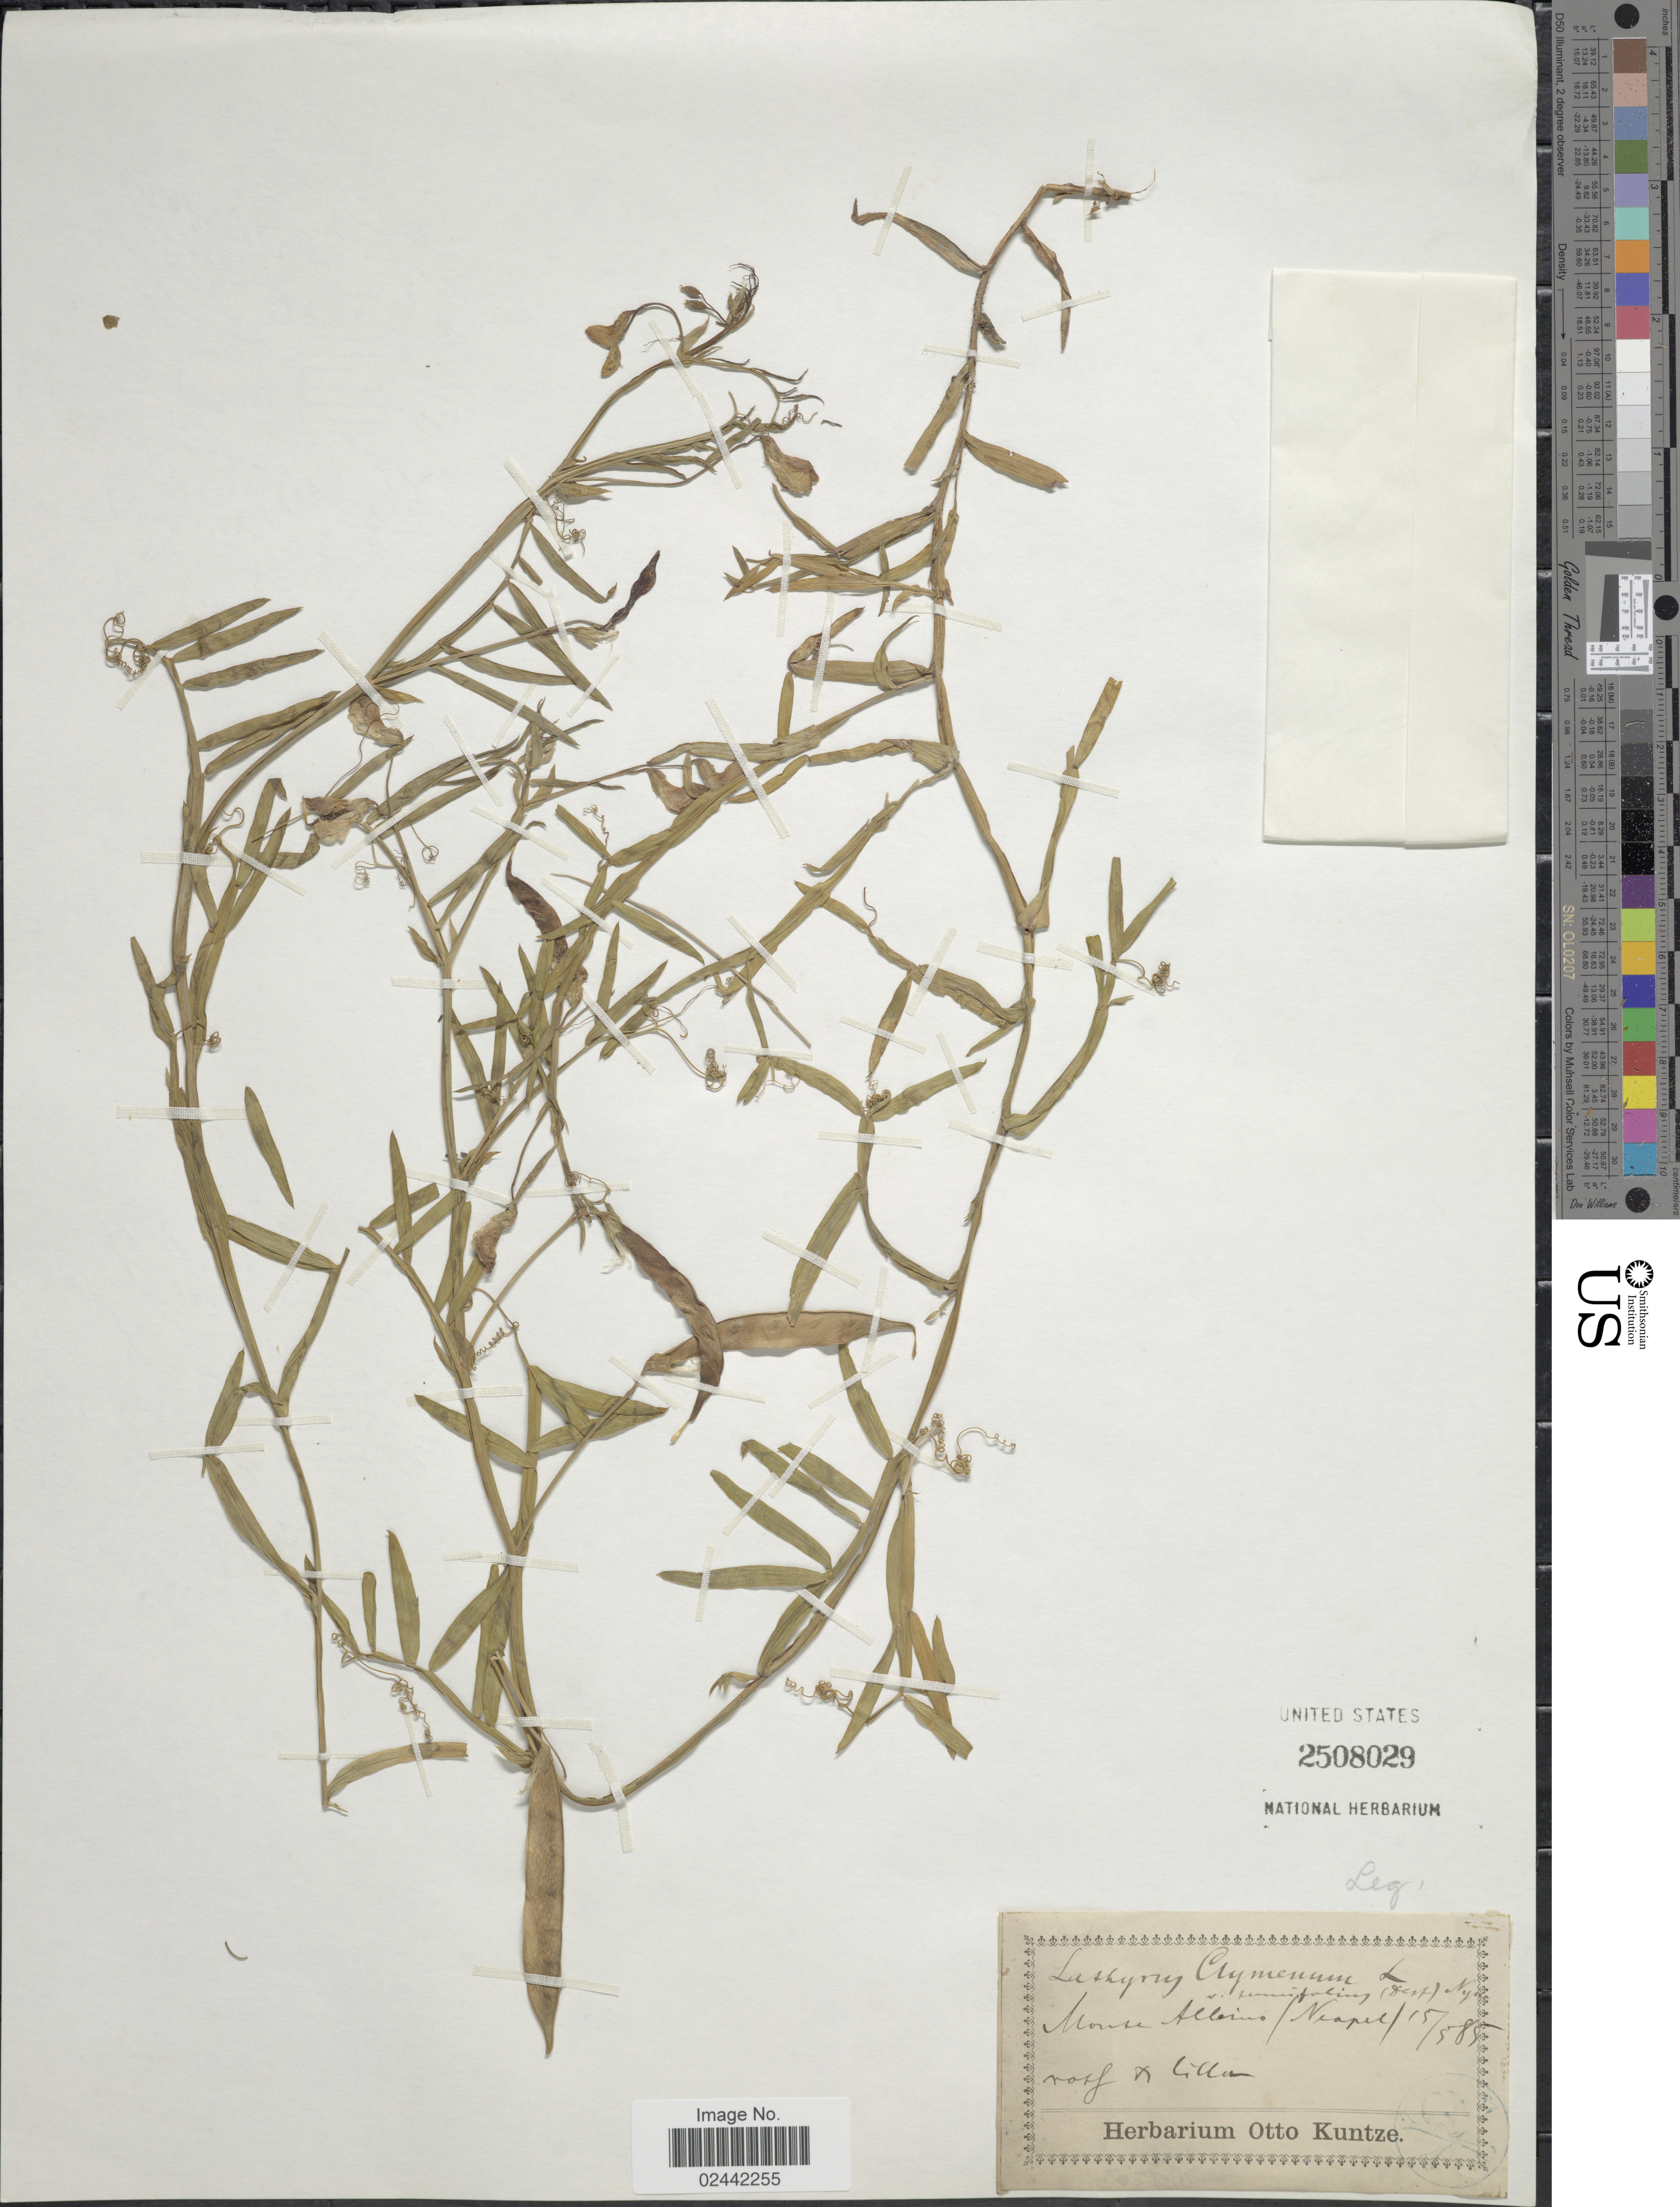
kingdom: Plantae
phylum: Tracheophyta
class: Magnoliopsida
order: Fabales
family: Fabaceae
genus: Lathyrus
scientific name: Lathyrus clymenum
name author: L.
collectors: ex herb. Otto Kuntze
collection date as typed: Transcribed d/m/y: 15/5/85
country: Italy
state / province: Campania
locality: Monte Alliano [interpreted] (Neapel)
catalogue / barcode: US 2508029